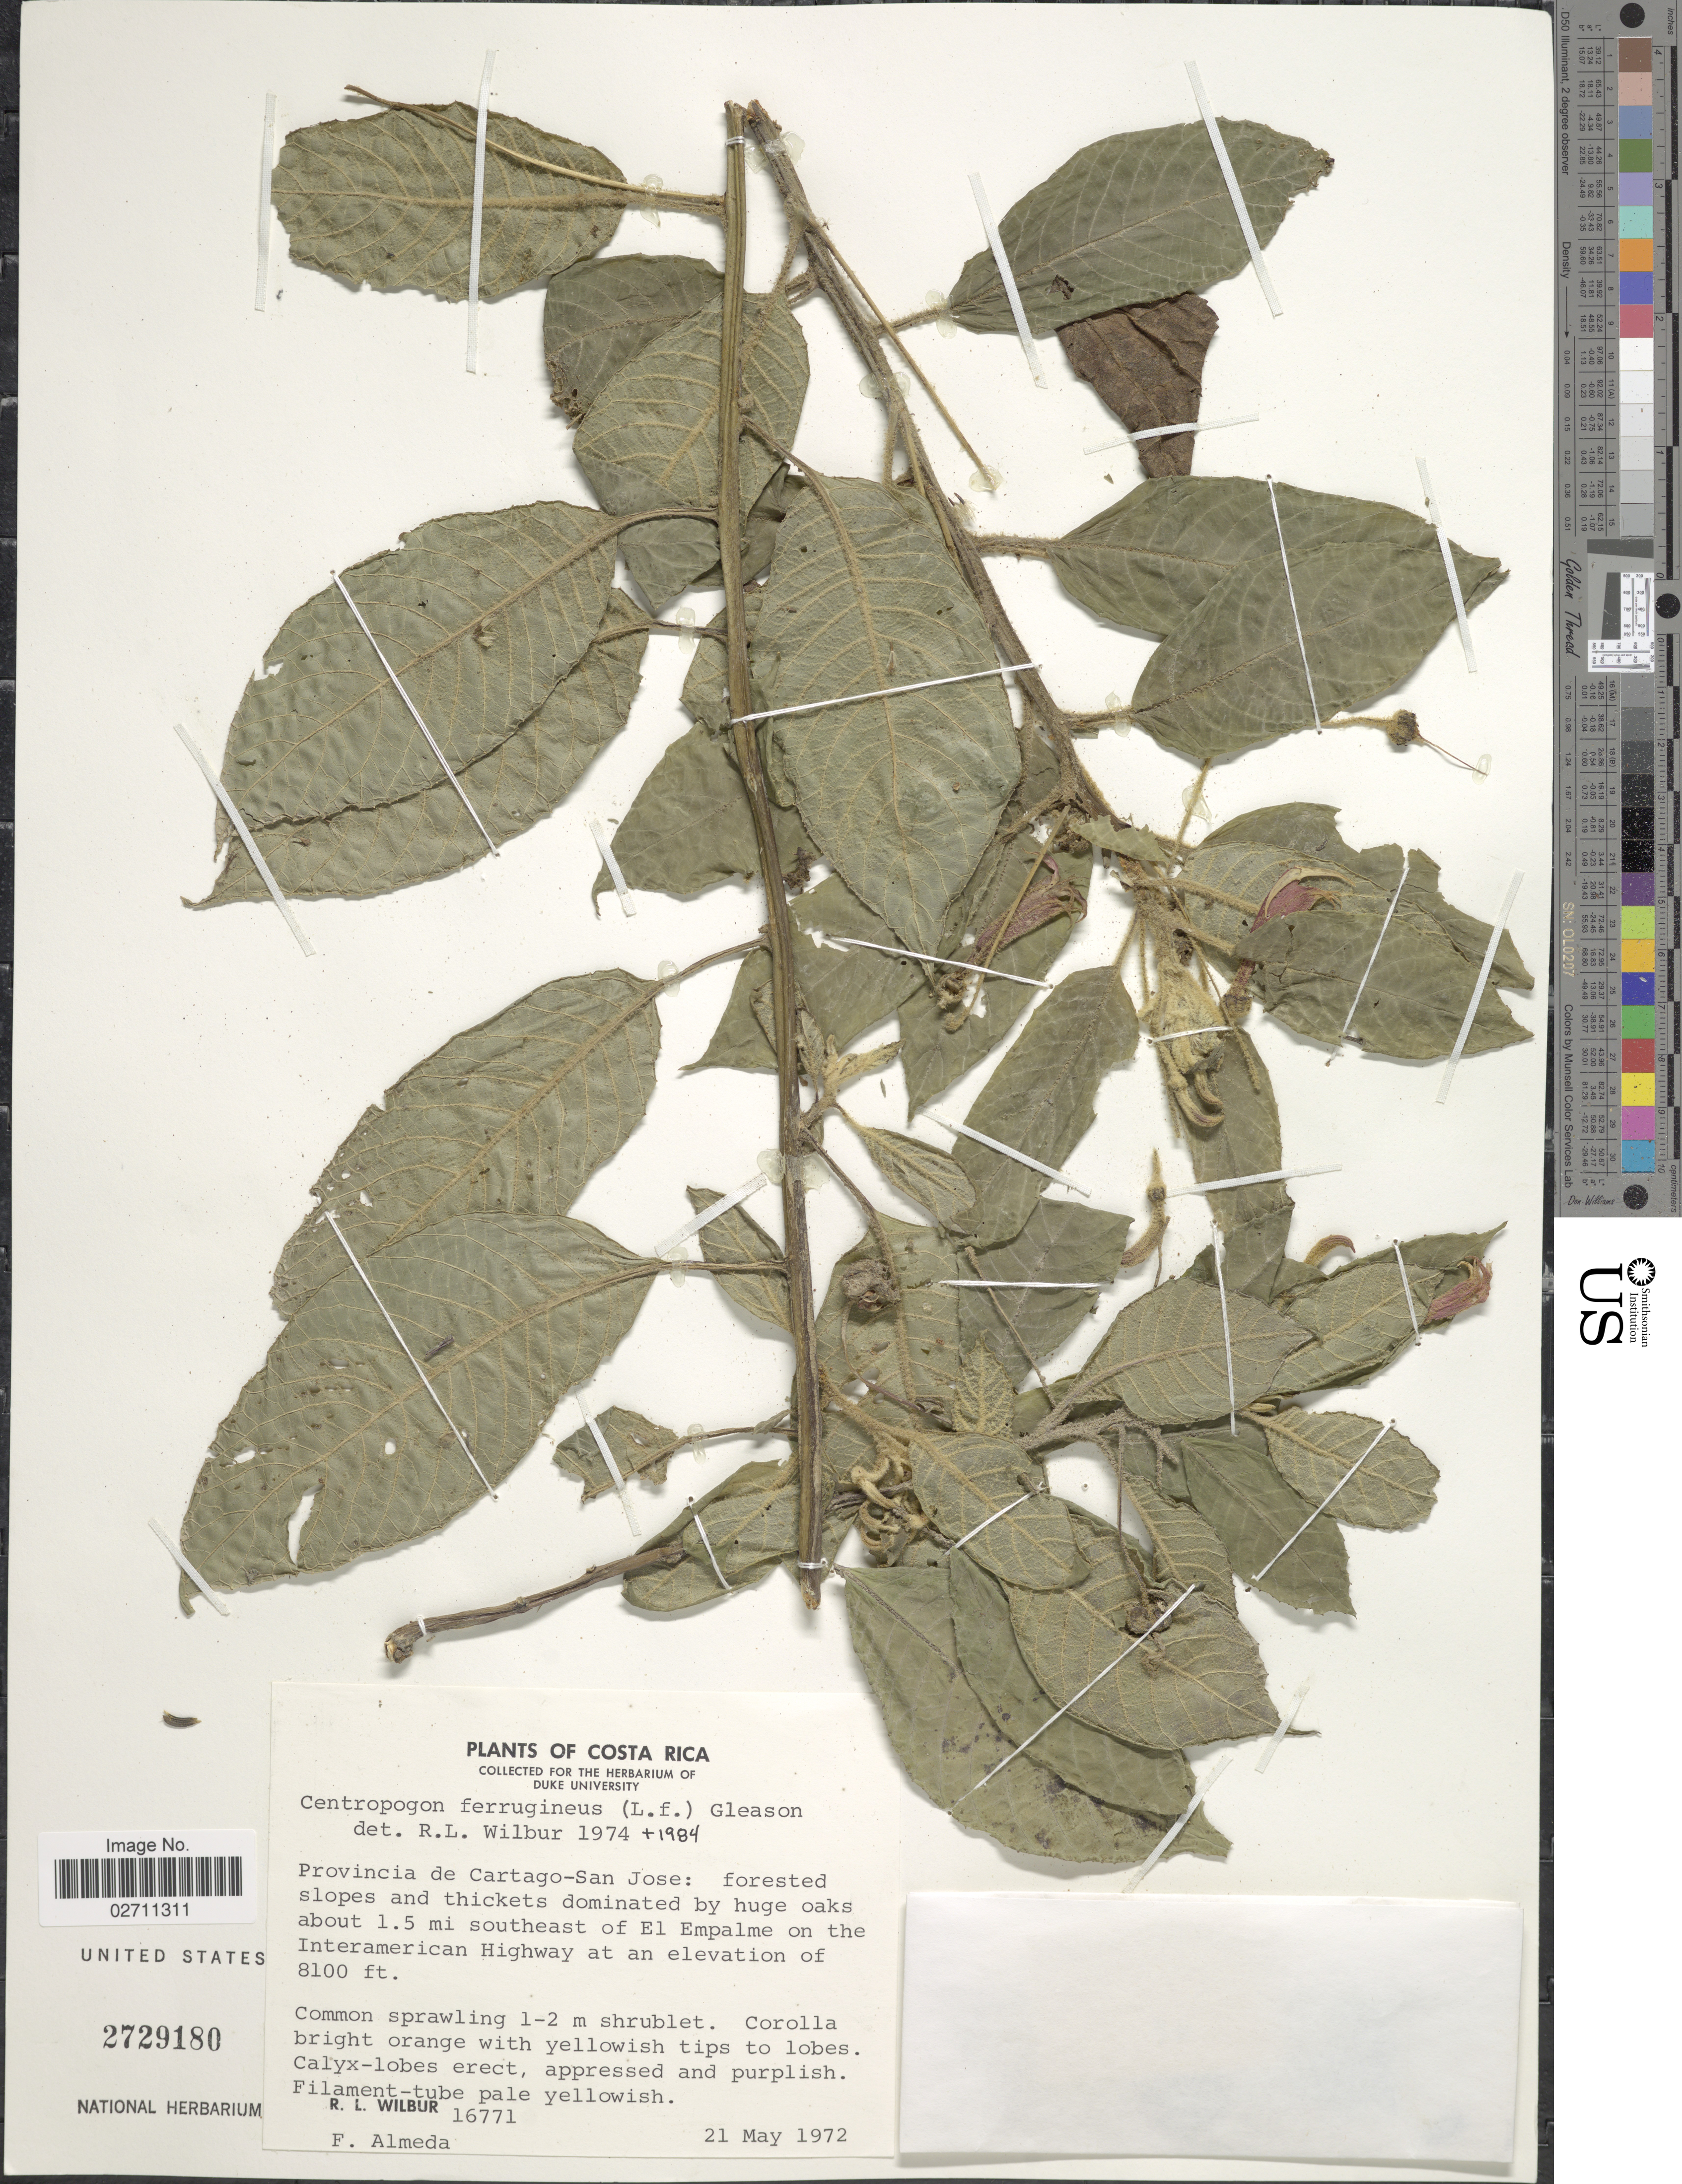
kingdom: Plantae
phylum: Tracheophyta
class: Magnoliopsida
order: Asterales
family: Campanulaceae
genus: Centropogon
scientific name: Centropogon ferrugineus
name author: (L. f.) Gleason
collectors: R. L. Wilbur & F. Almeda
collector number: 16771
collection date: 1972-05-21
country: Costa Rica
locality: Provincia de Cartago-San Jose: forested slopes and thickets dominated by huge oaks about 1.5 mi southeast of El Empalme on the Interamericana Highway.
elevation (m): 2469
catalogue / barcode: US 2729180